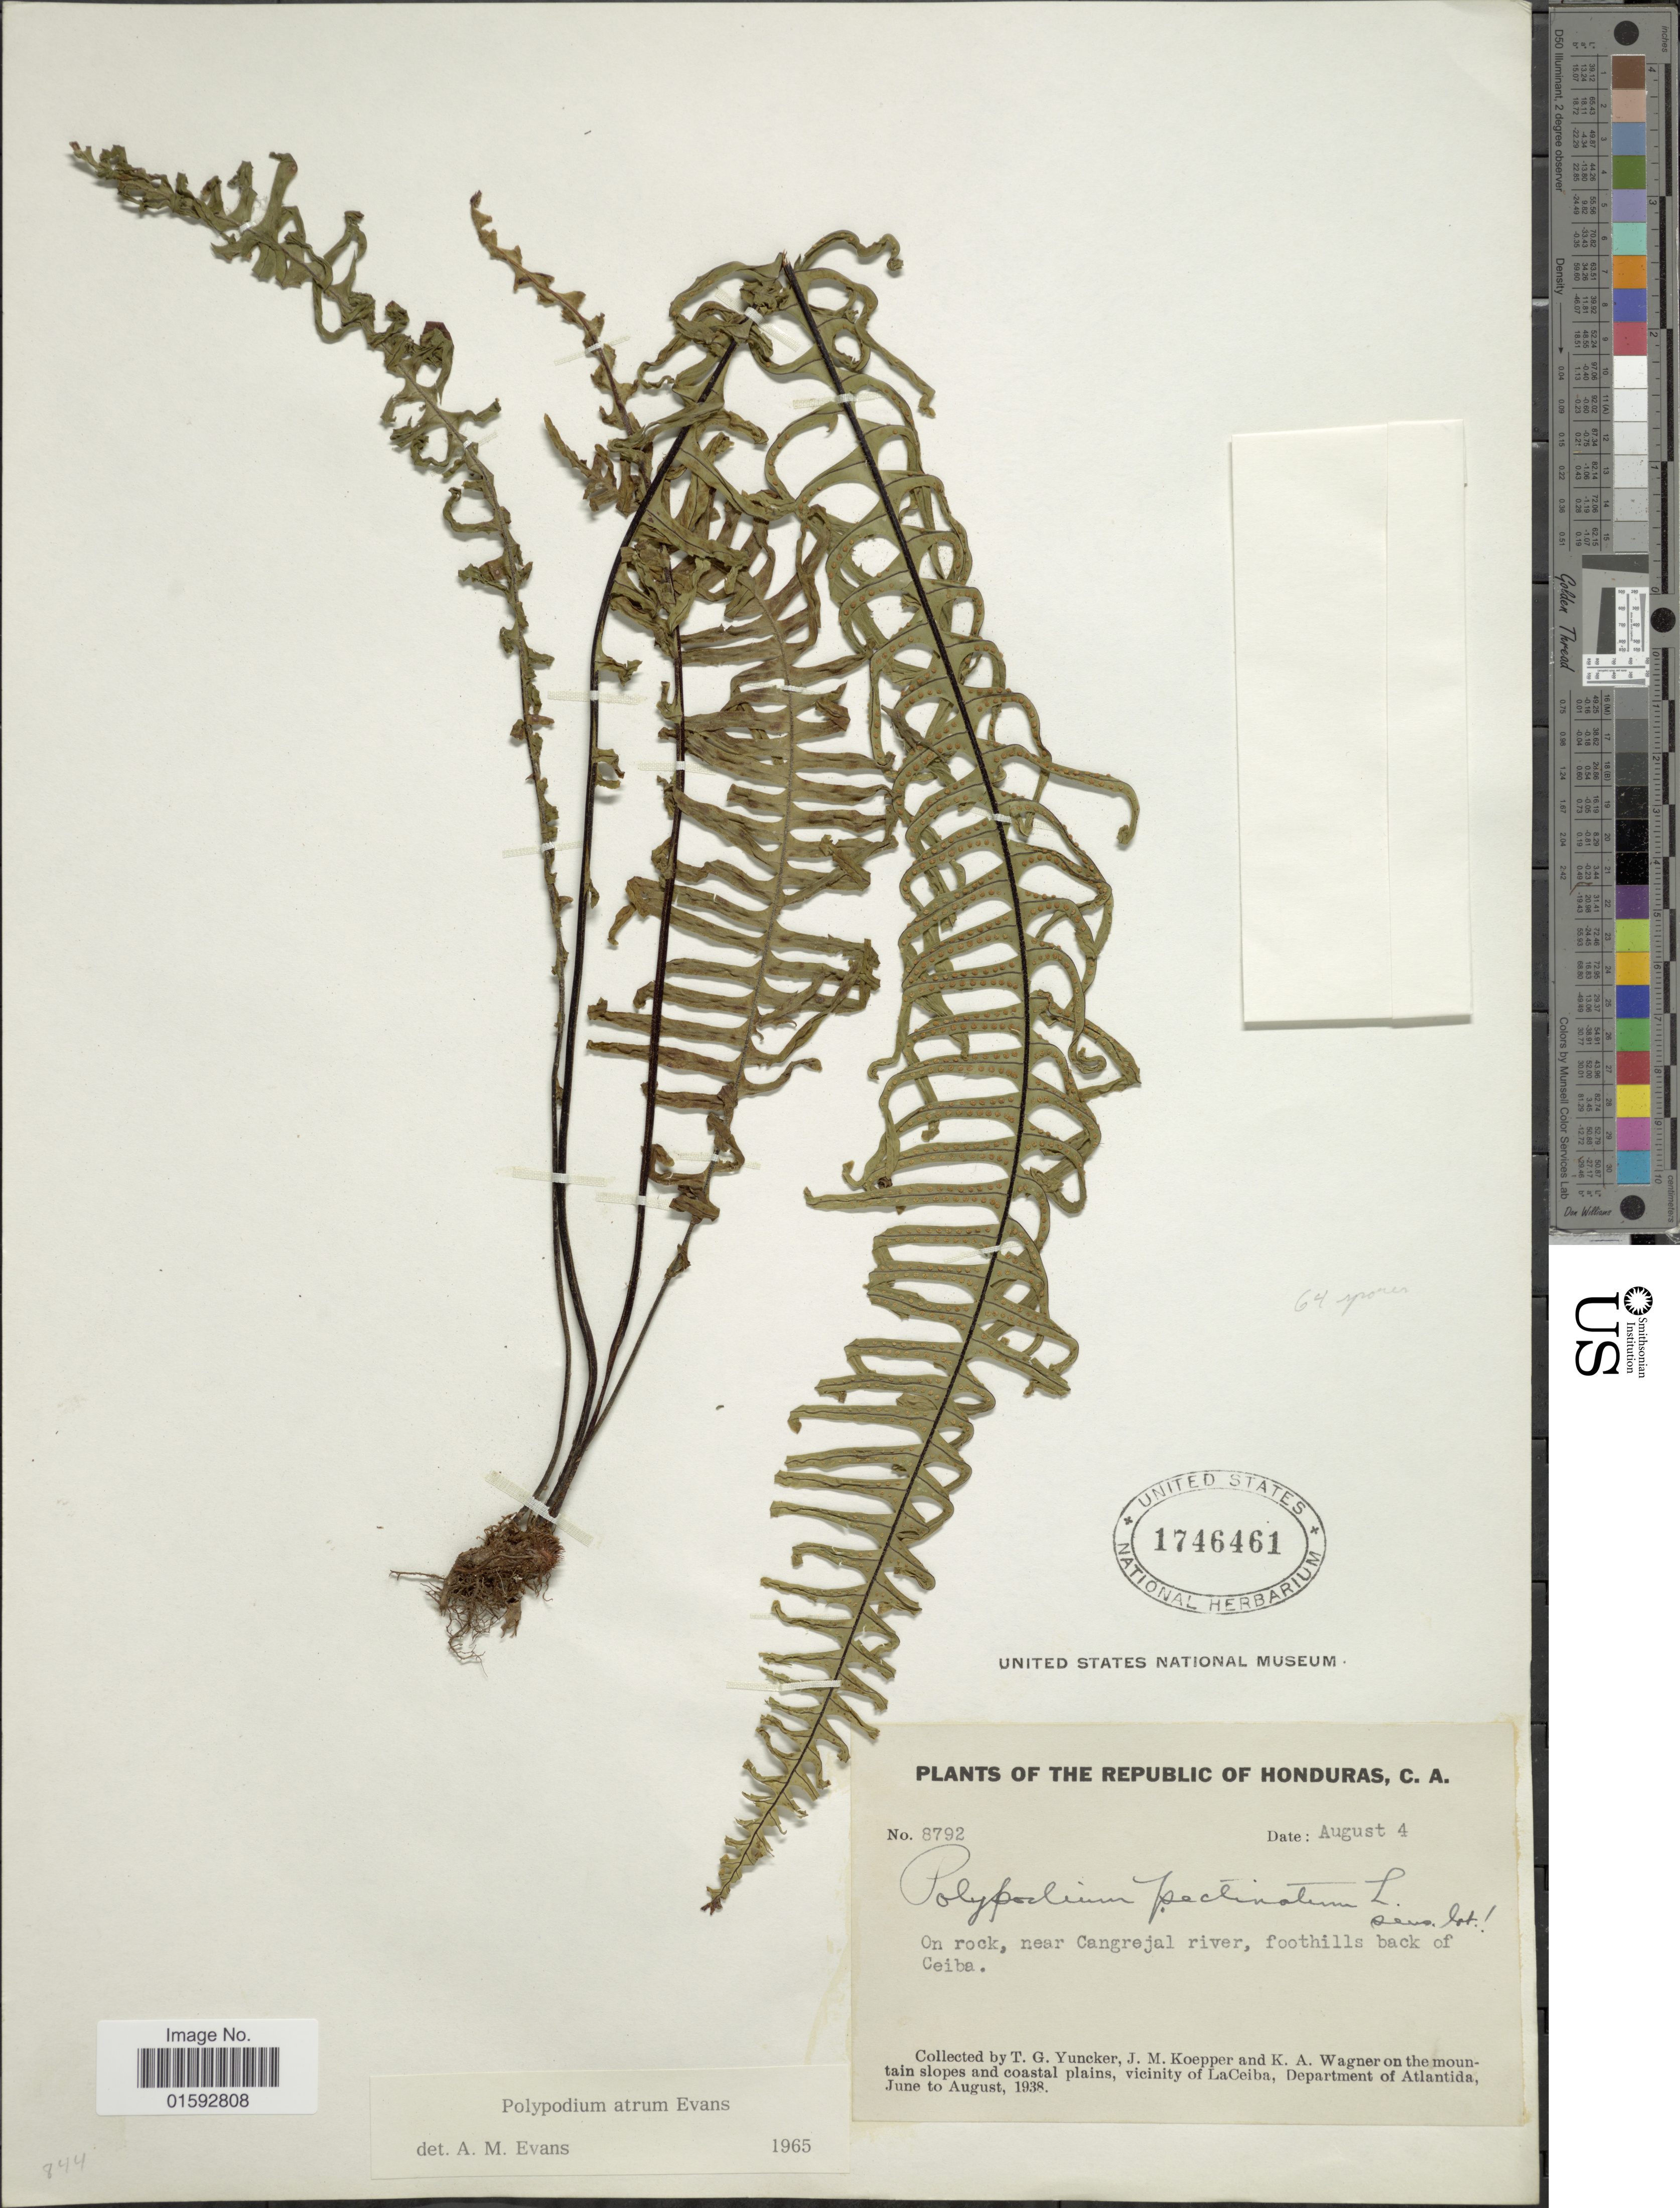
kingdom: Plantae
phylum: Tracheophyta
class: Polypodiopsida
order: Polypodiales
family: Polypodiaceae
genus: Pecluma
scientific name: Pecluma atra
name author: (Rosenst.) M.G. Price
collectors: T. G. Yuncker, J. M. Koepper & K. A. Wagner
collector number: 8792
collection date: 1938-08-04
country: Honduras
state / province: Atlántida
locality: On the mountain slopes and coastal plains, vicinity of LaCeiba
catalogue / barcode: US 1746461